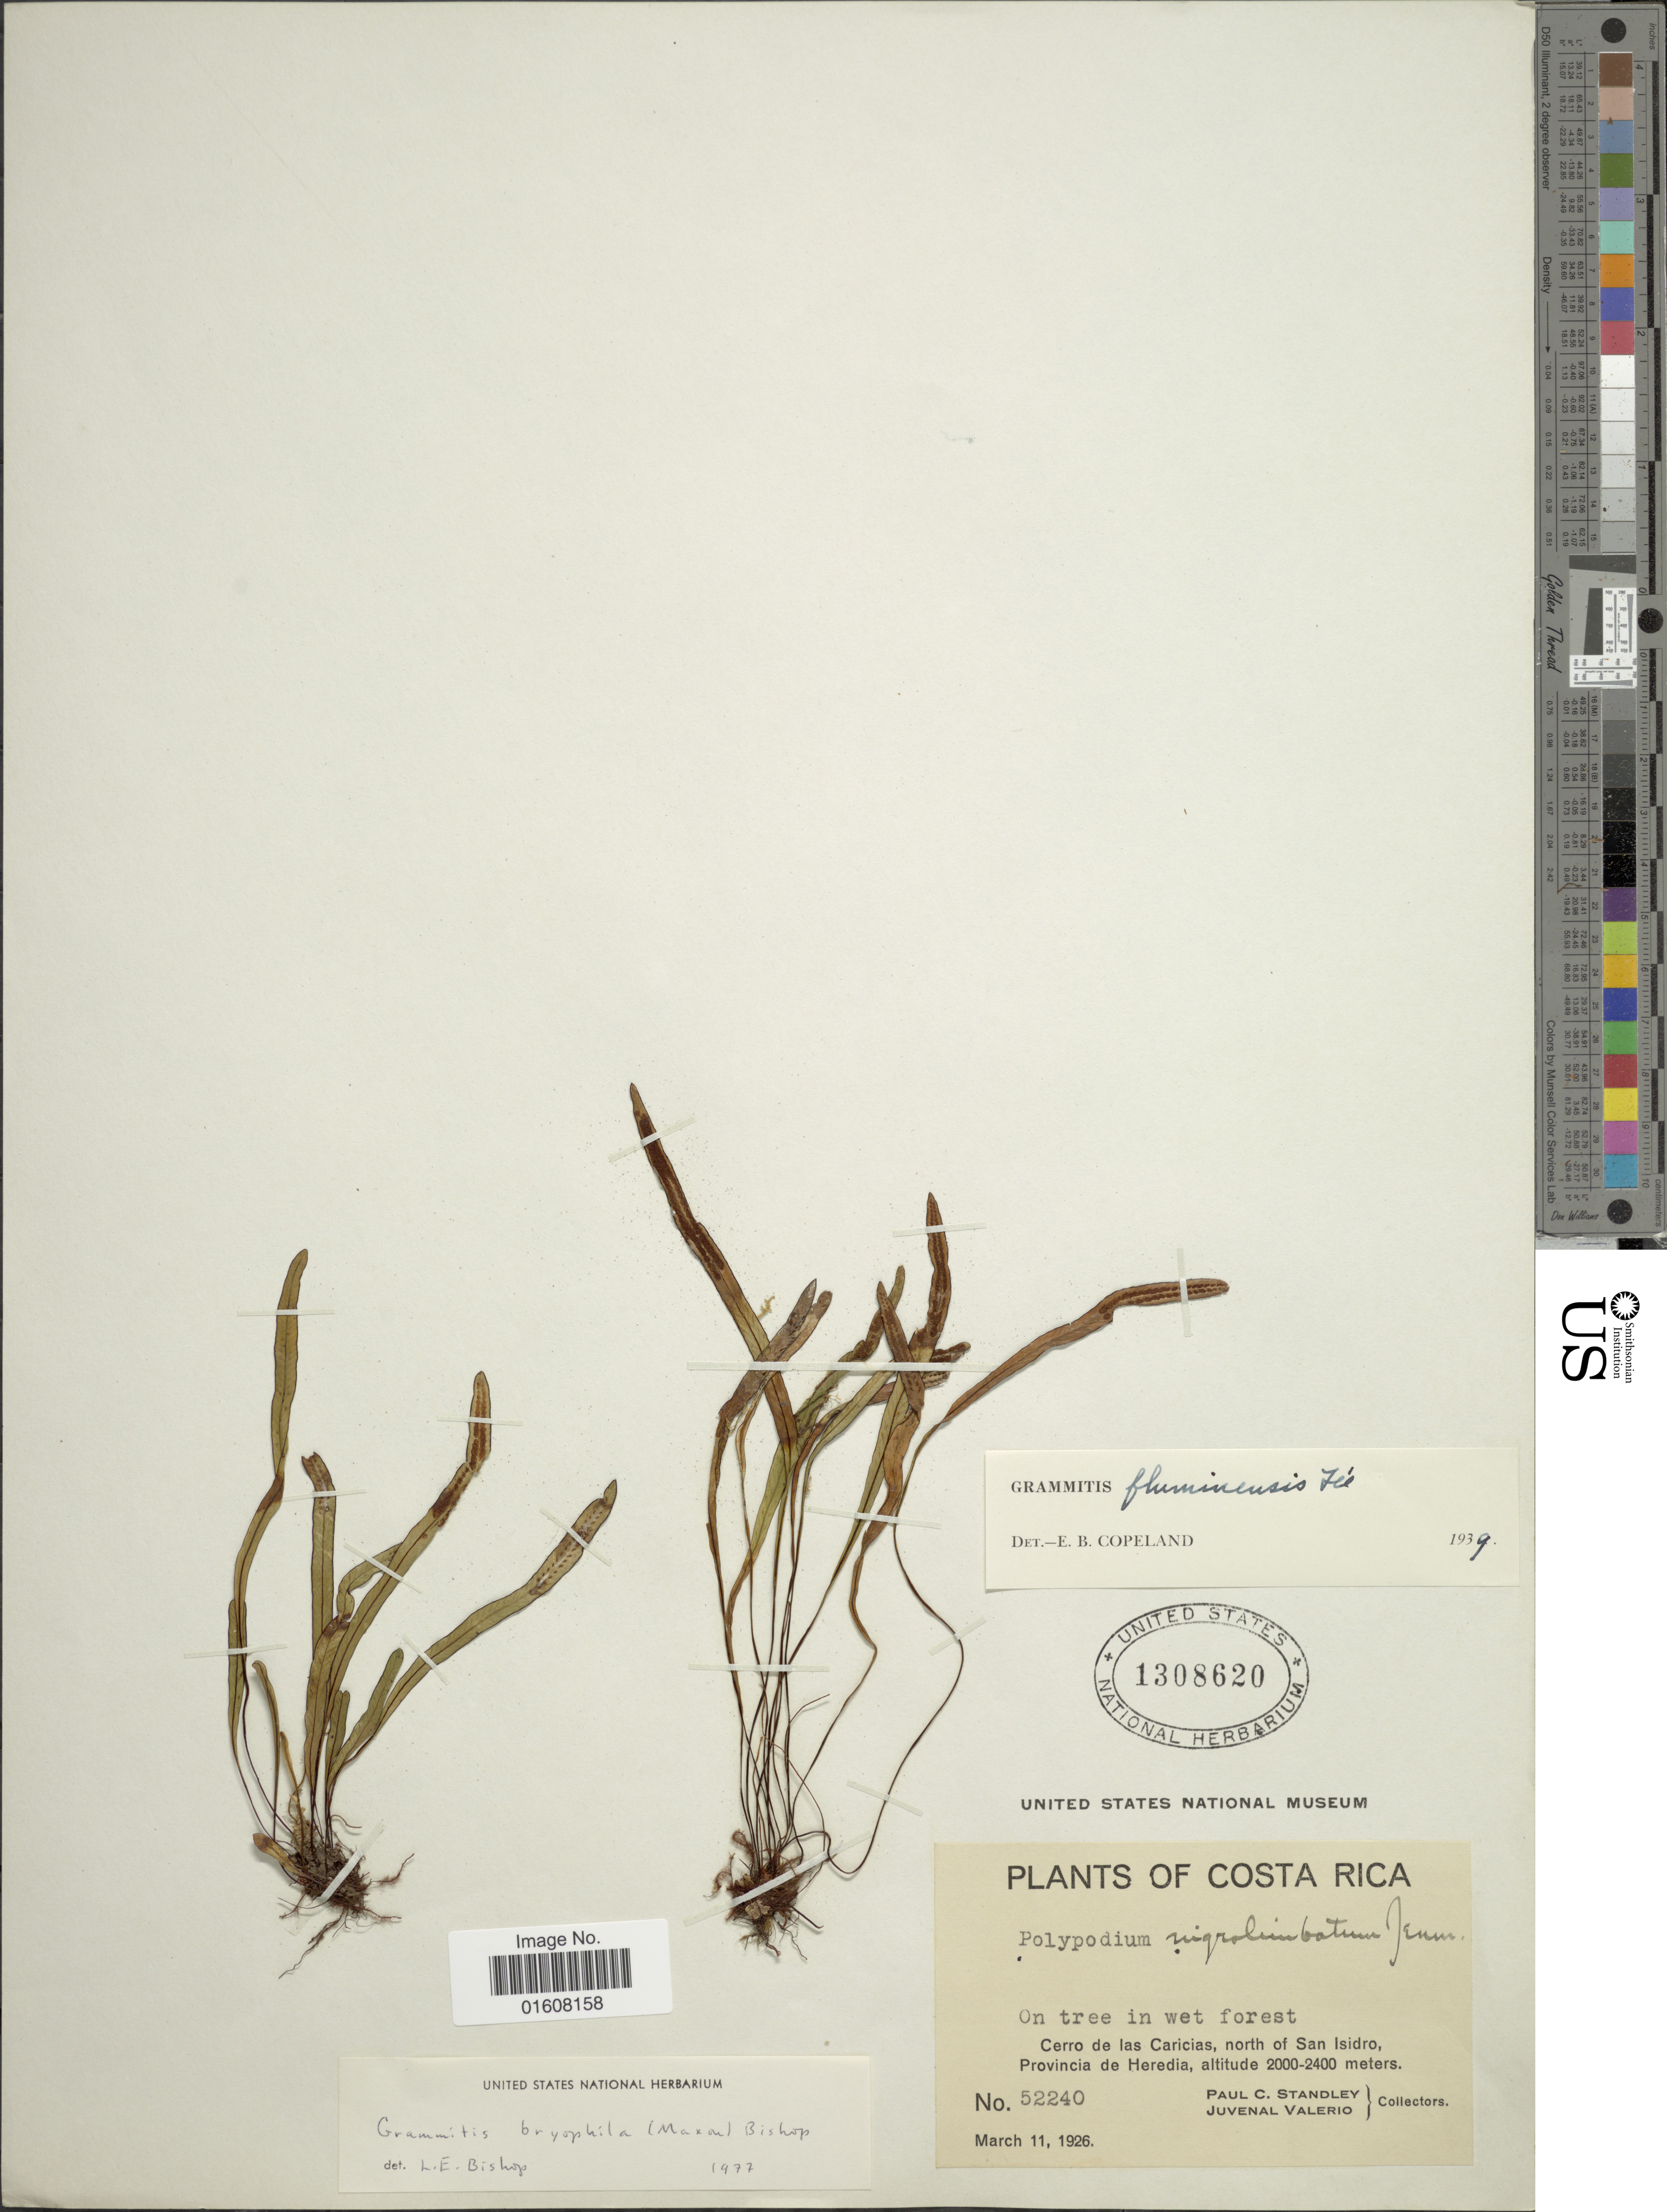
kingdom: Plantae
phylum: Tracheophyta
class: Polypodiopsida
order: Polypodiales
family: Polypodiaceae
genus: Grammitis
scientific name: Grammitis bryophila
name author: (Maxon) Seymour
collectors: P. C. Standley & J. Valerio R.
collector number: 52240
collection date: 1926-03-11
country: Costa Rica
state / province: Heredia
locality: Cerro de las Caricias, north of San Isidro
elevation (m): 2000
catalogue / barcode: US 1308620